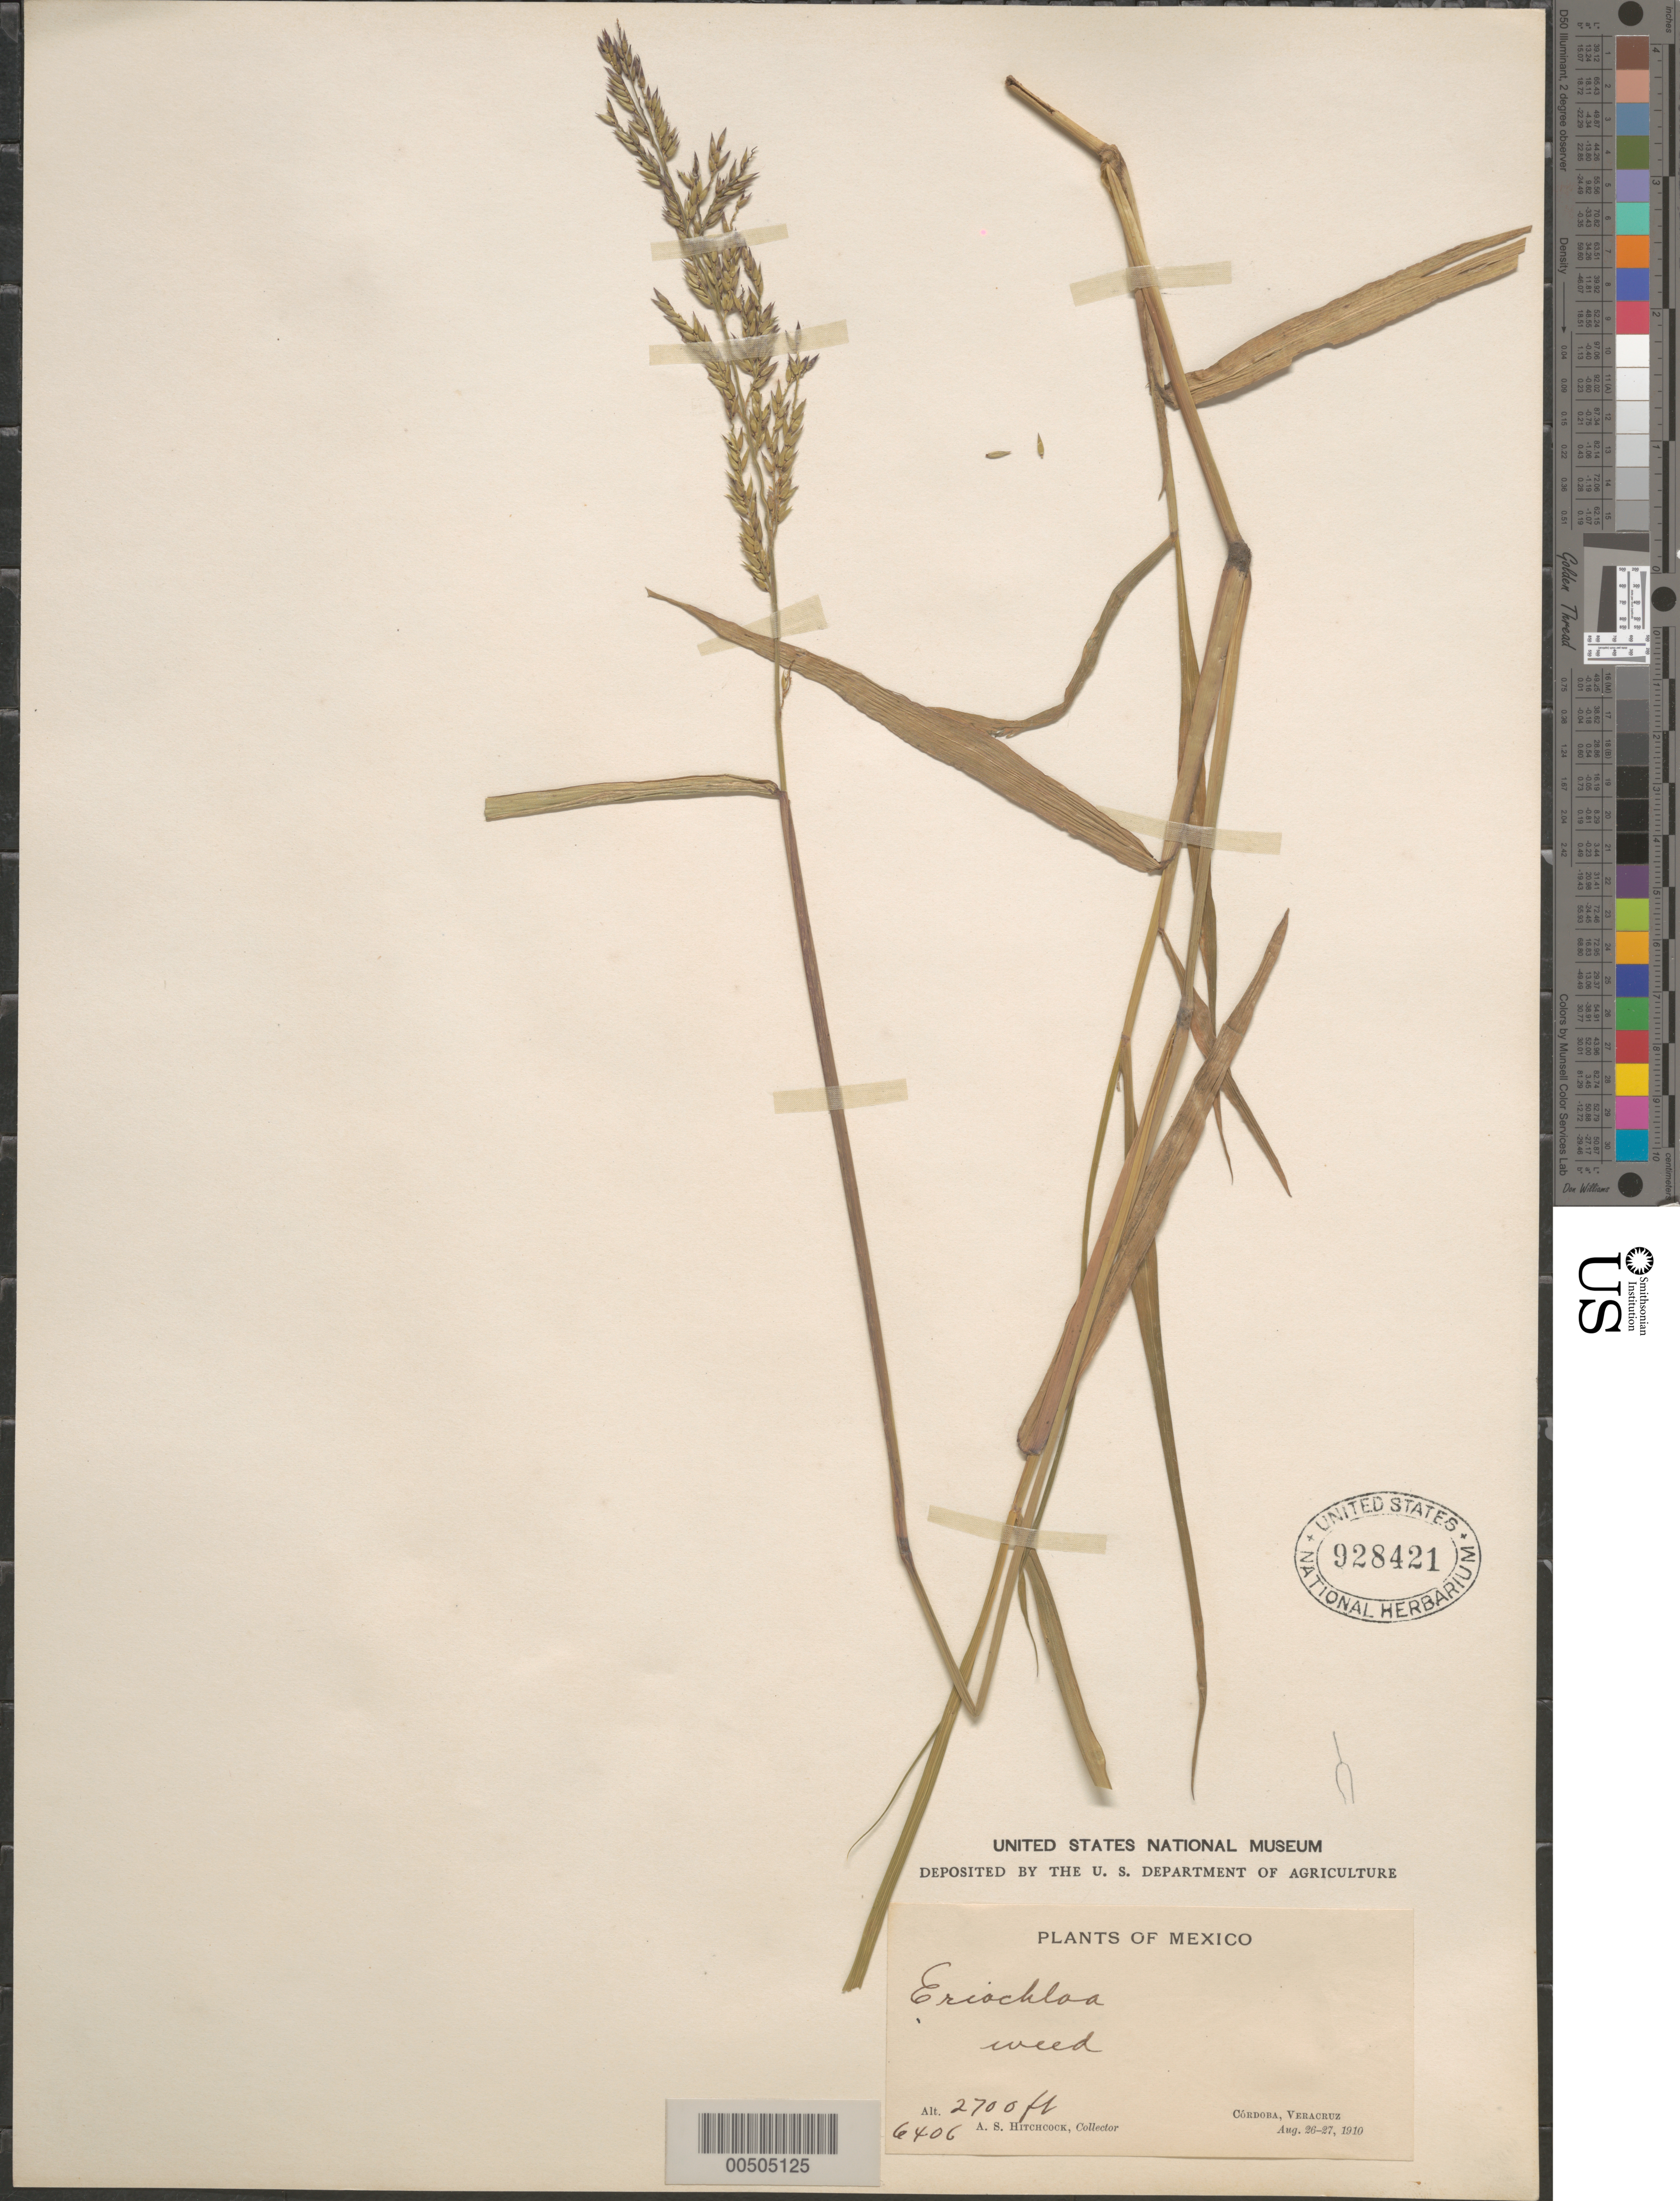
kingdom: Plantae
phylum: Tracheophyta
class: Liliopsida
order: Poales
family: Poaceae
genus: Eriochloa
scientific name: Eriochloa punctata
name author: (L.) Desv. ex Ham.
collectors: A. S. Hitchcock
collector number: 6406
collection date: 1910-08-26/1910-08-27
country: Mexico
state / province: Veracruz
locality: Cordoba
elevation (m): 823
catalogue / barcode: US 928421